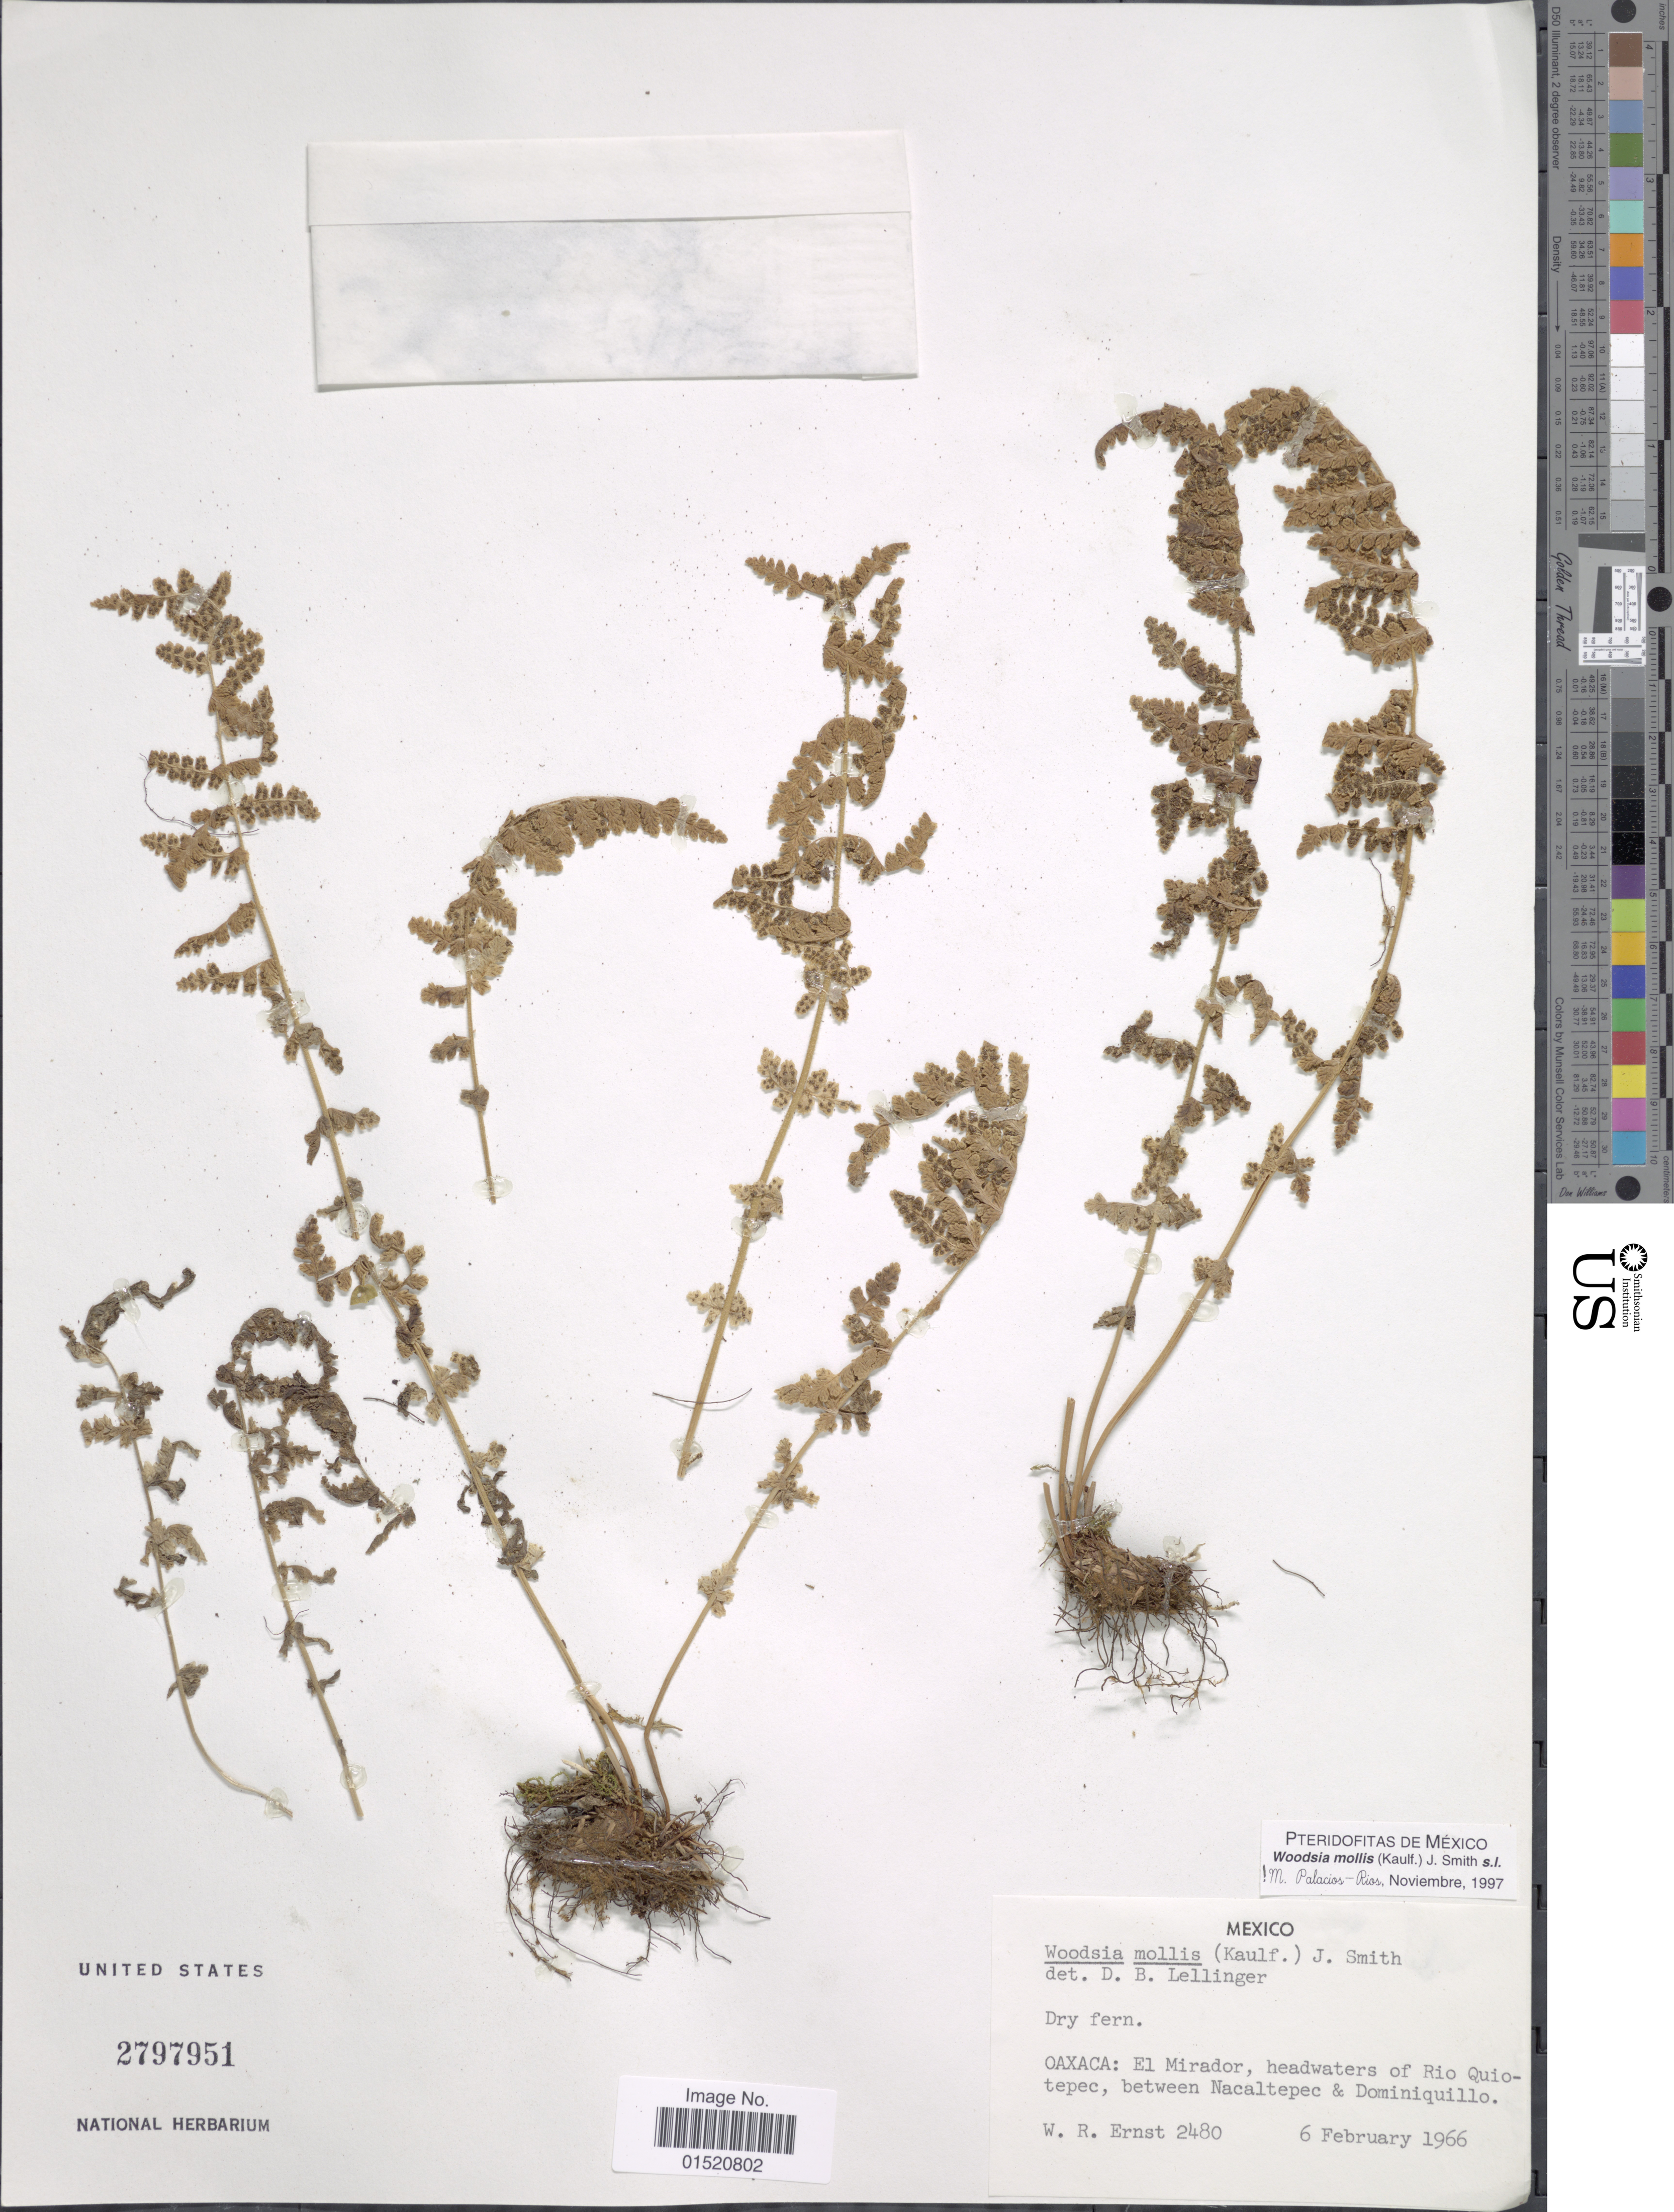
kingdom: Plantae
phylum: Tracheophyta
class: Polypodiopsida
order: Polypodiales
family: Woodsiaceae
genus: Woodsia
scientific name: Woodsia mollis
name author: (Kaulf.) J. Sm.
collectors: W. R. Ernst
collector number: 2480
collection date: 1966-02-06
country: Mexico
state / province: Oaxaca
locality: El Mirador, headwaters of Rio Quiotepec, between Nacaltepec & Dominiquilo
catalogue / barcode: US 2797951